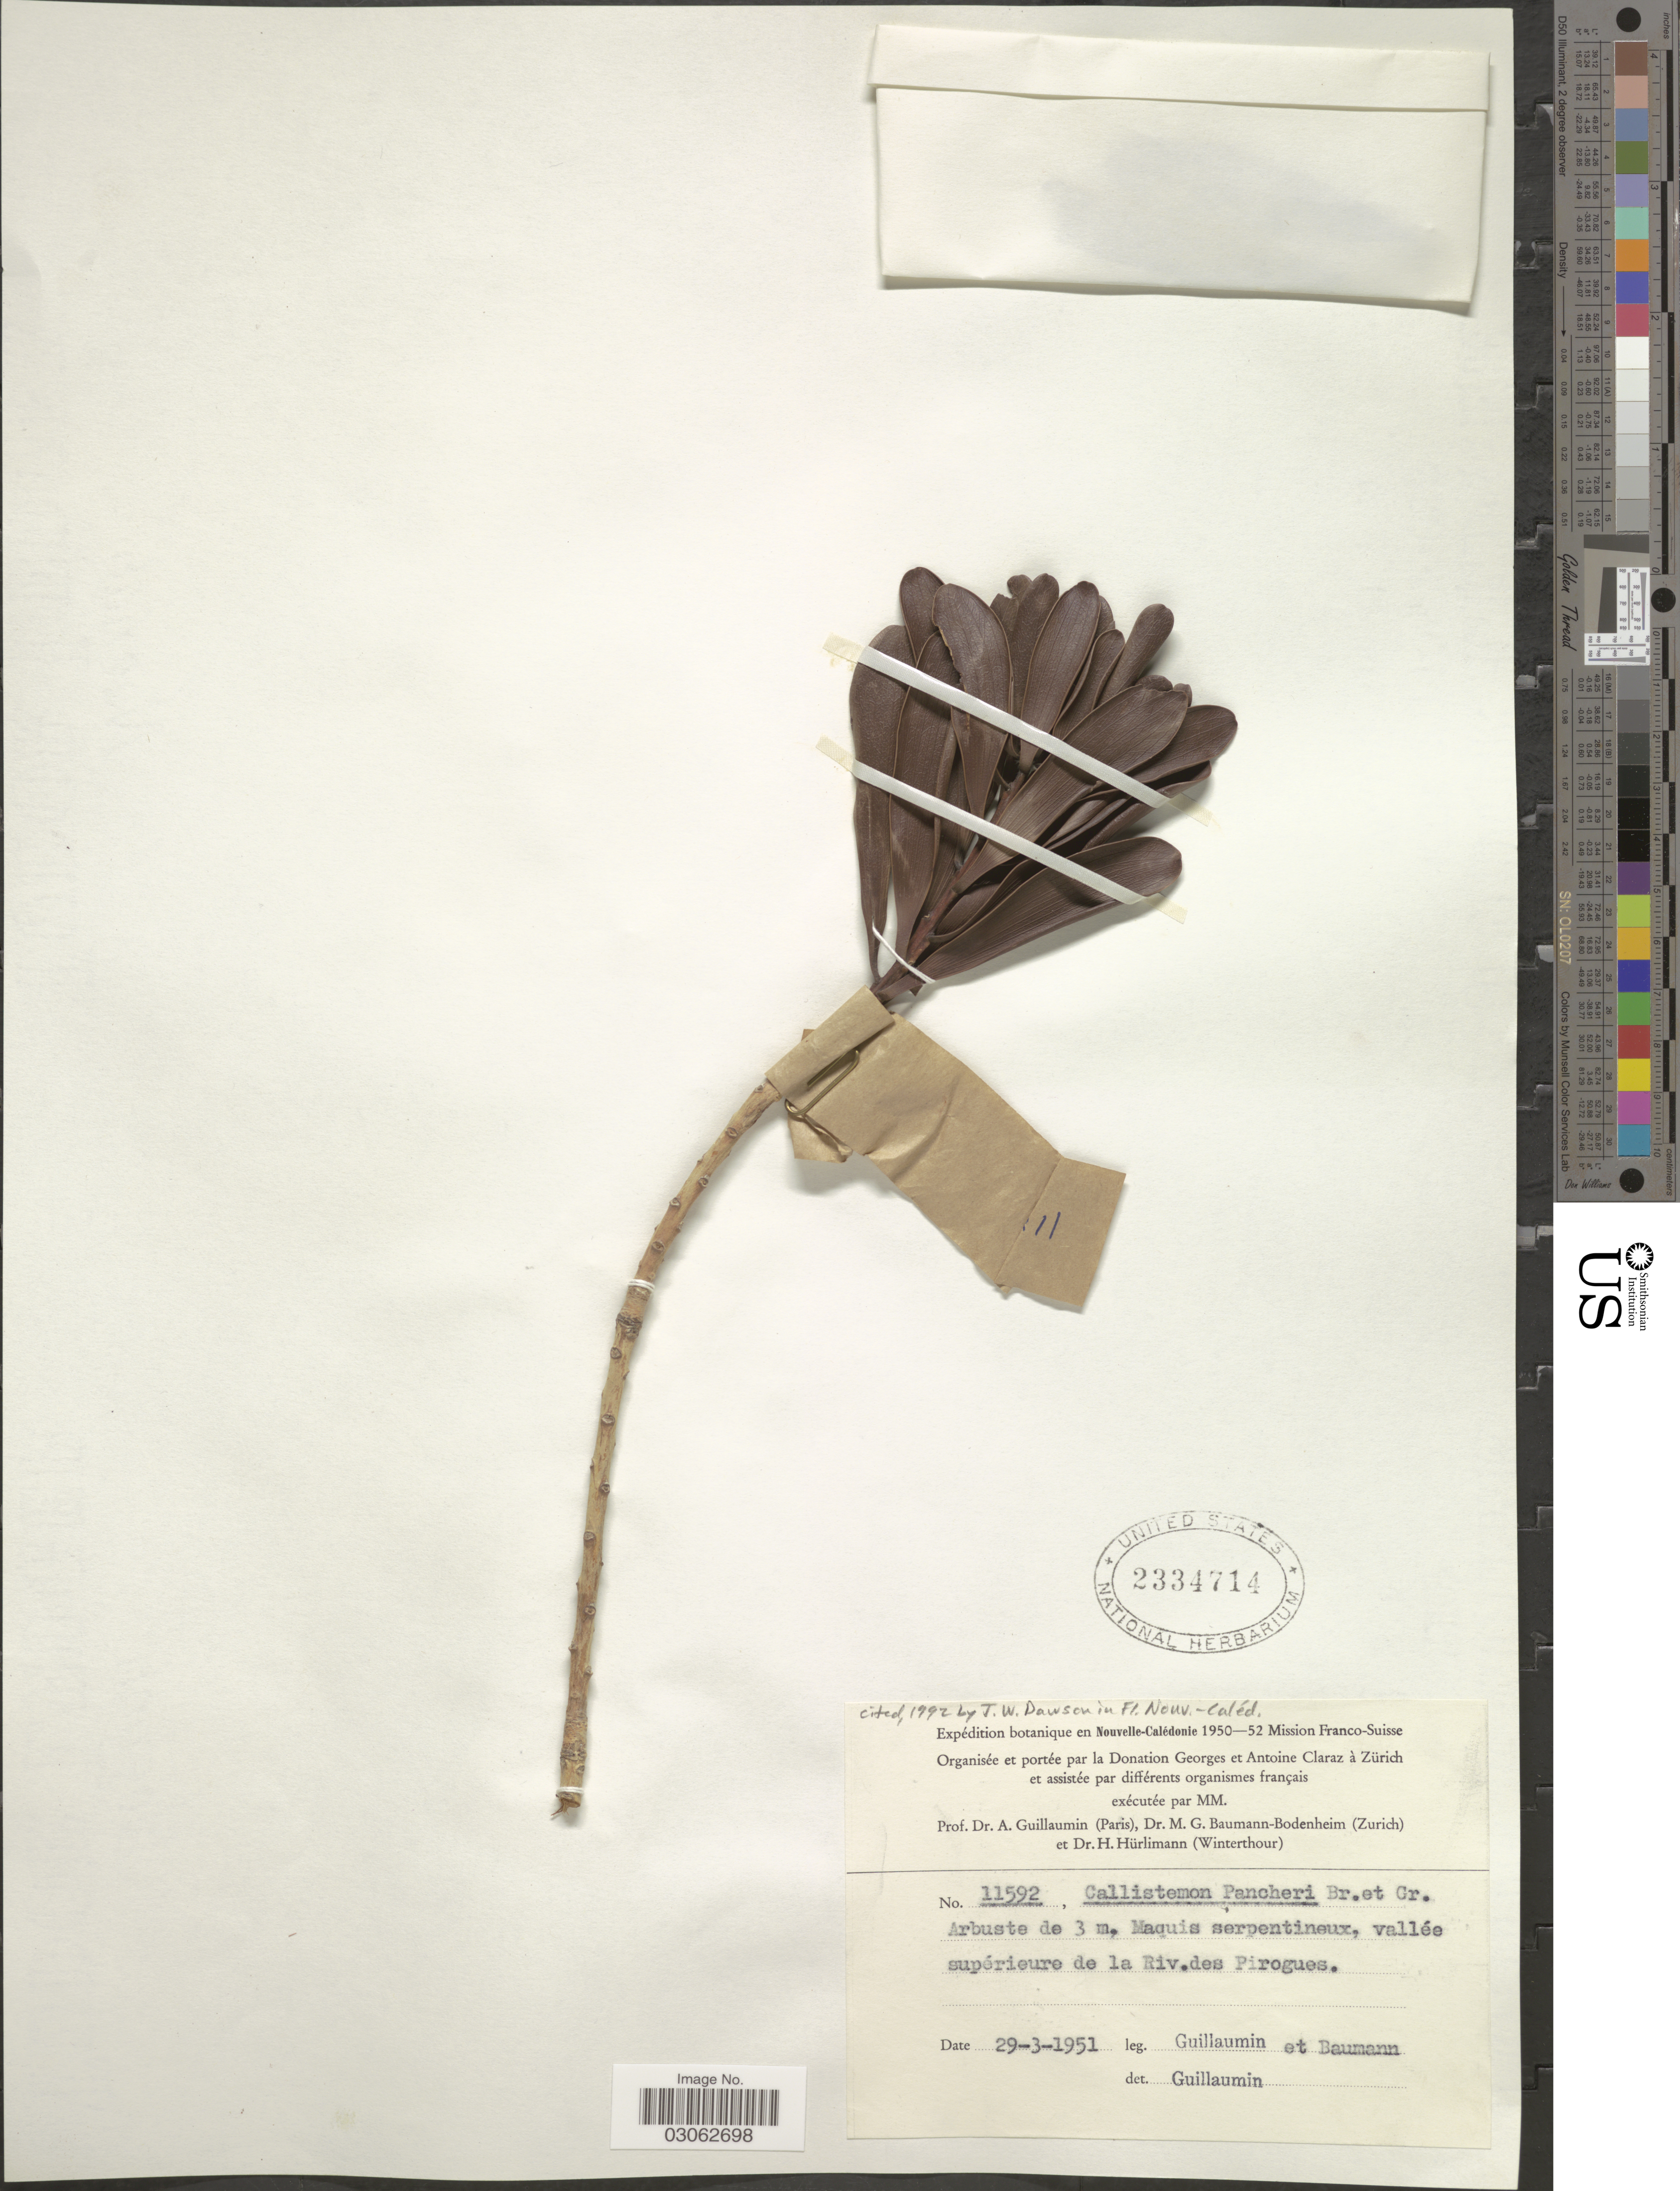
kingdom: Plantae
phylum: Tracheophyta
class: Magnoliopsida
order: Myrtales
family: Myrtaceae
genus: Callistemon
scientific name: Callistemon pancheri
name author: Brongn. & Gris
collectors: A. Guillaumin & M. G. Baumann-Bodenheim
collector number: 11592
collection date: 1951-03-29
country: New Caledonia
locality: Vallée supérieure de la Riv. des Pirogues.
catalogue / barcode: US 2334714